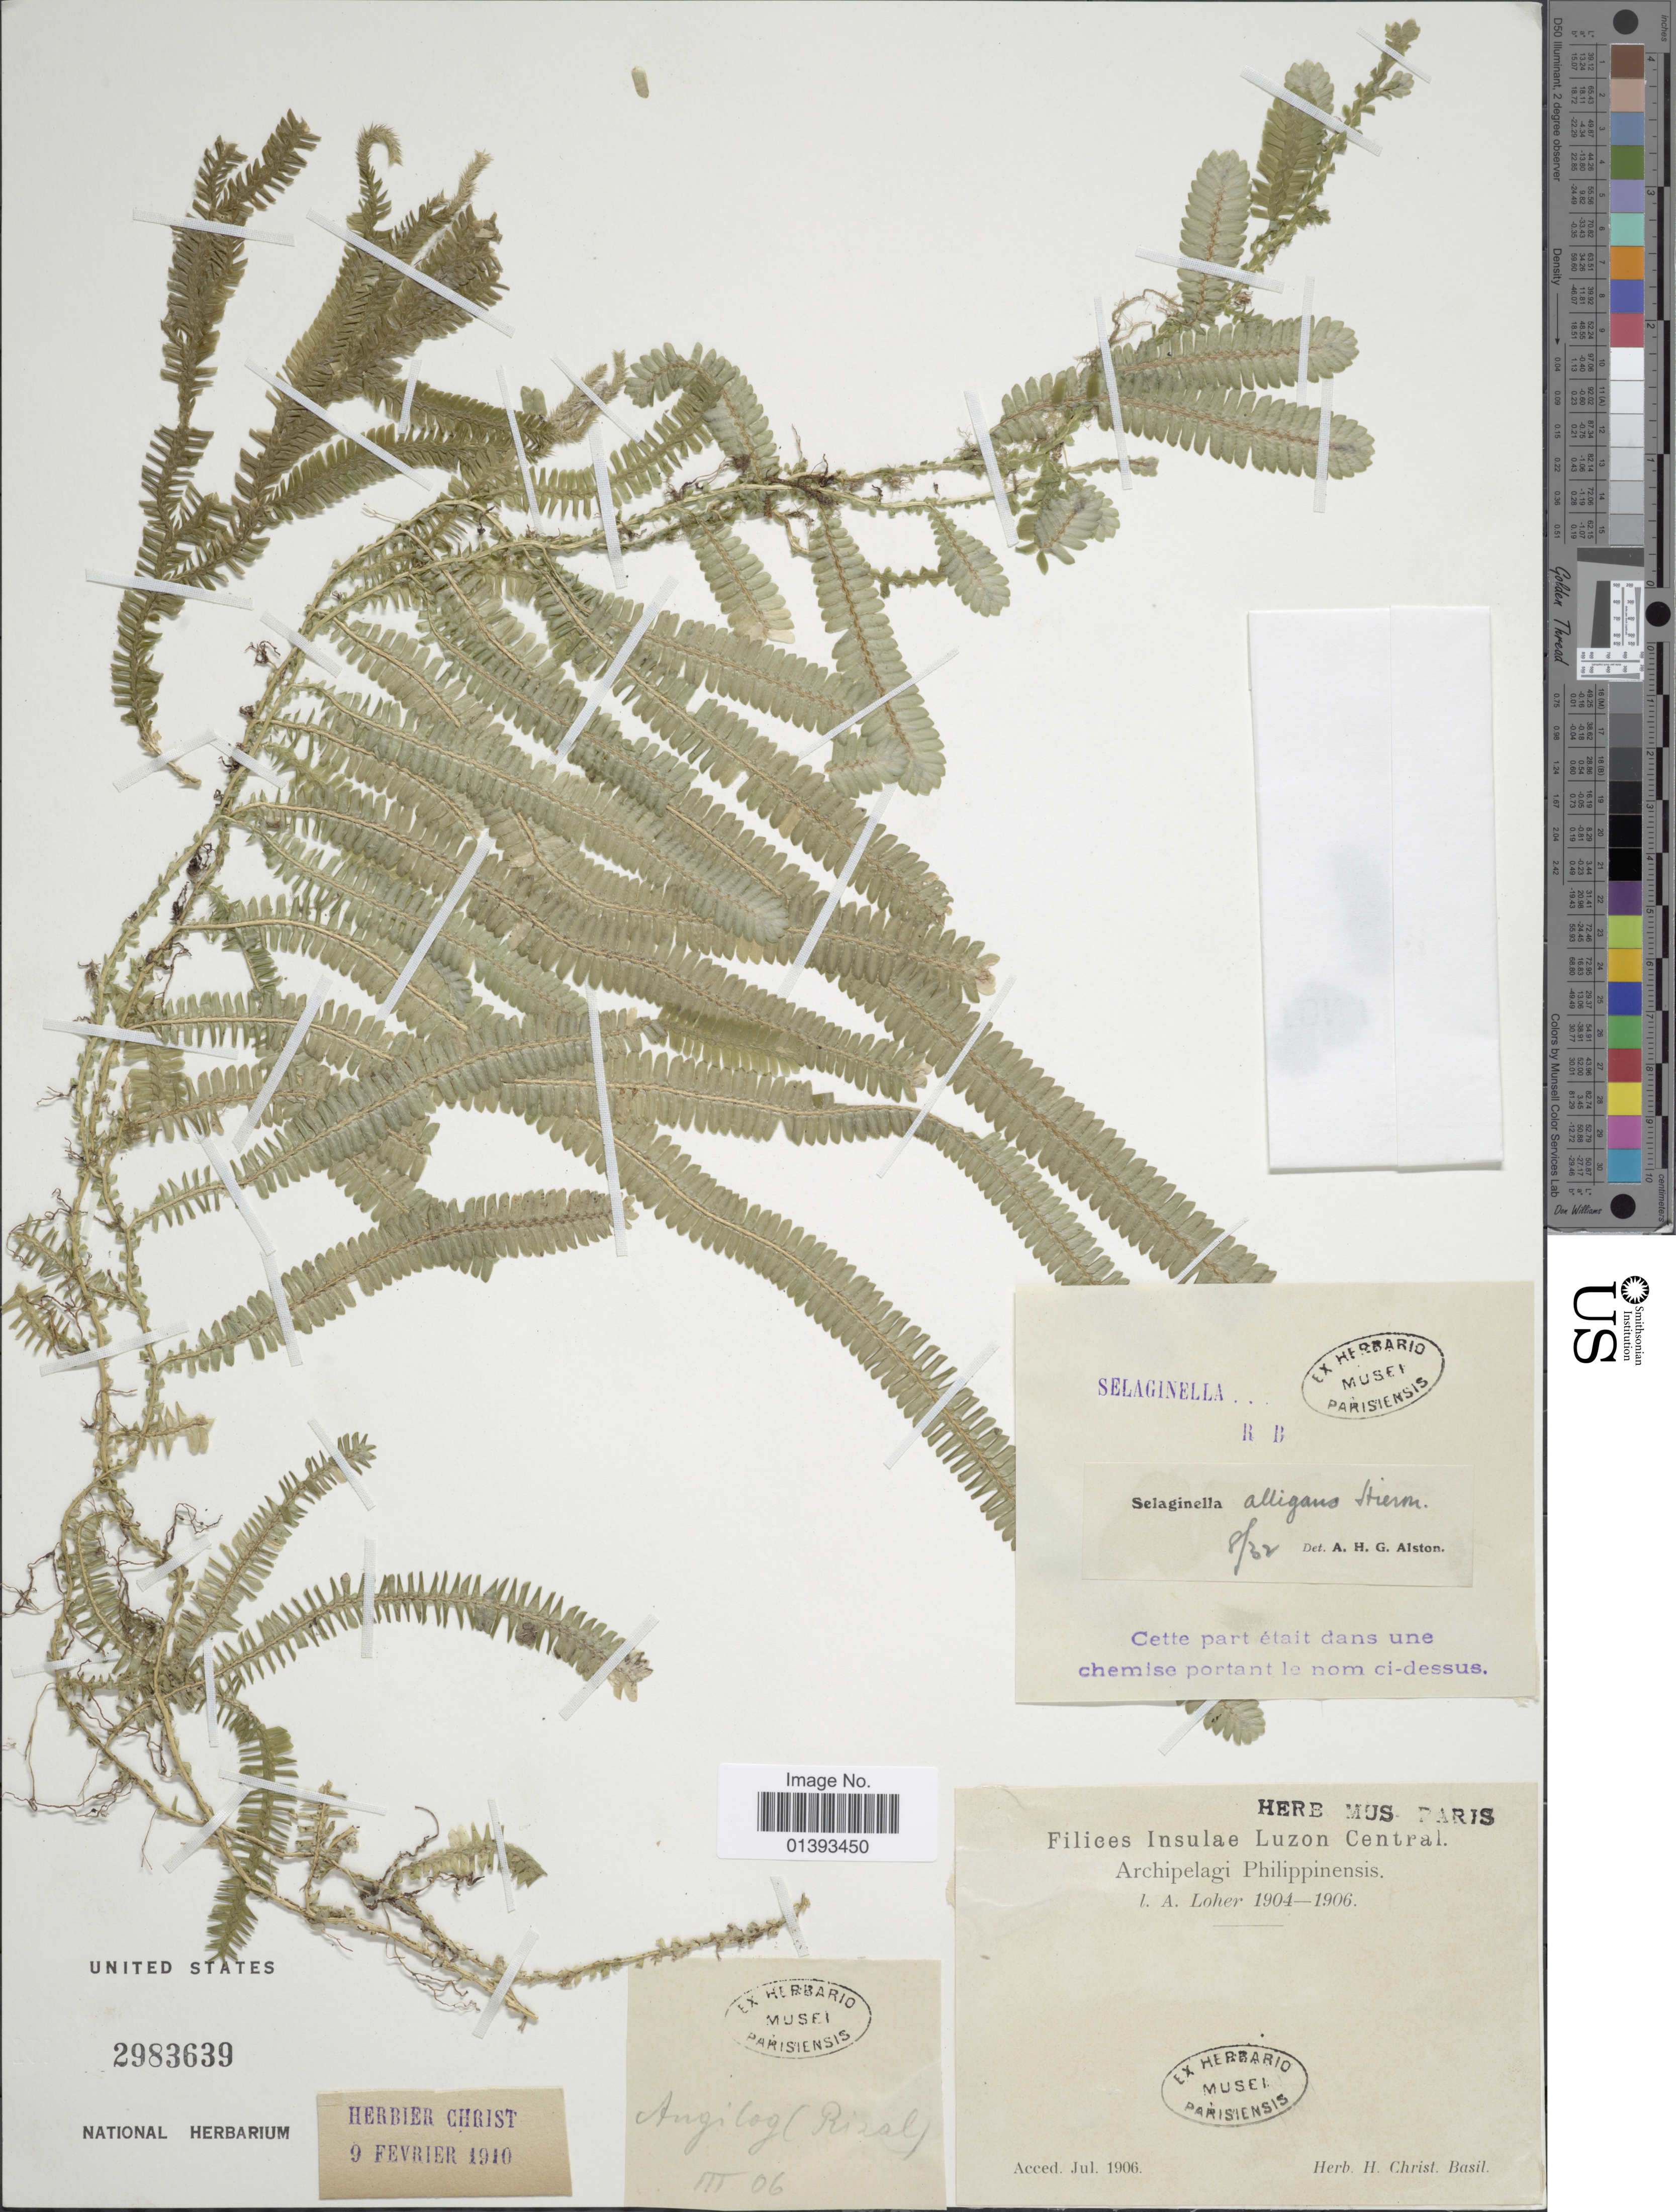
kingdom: Plantae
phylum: Tracheophyta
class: Lycopodiopsida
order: Selaginellales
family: Selaginellaceae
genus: Selaginella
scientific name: Selaginella alligans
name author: Hieron.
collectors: A. Loher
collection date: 1904/1906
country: Philippines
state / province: Central Luzon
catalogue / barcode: US 2983639